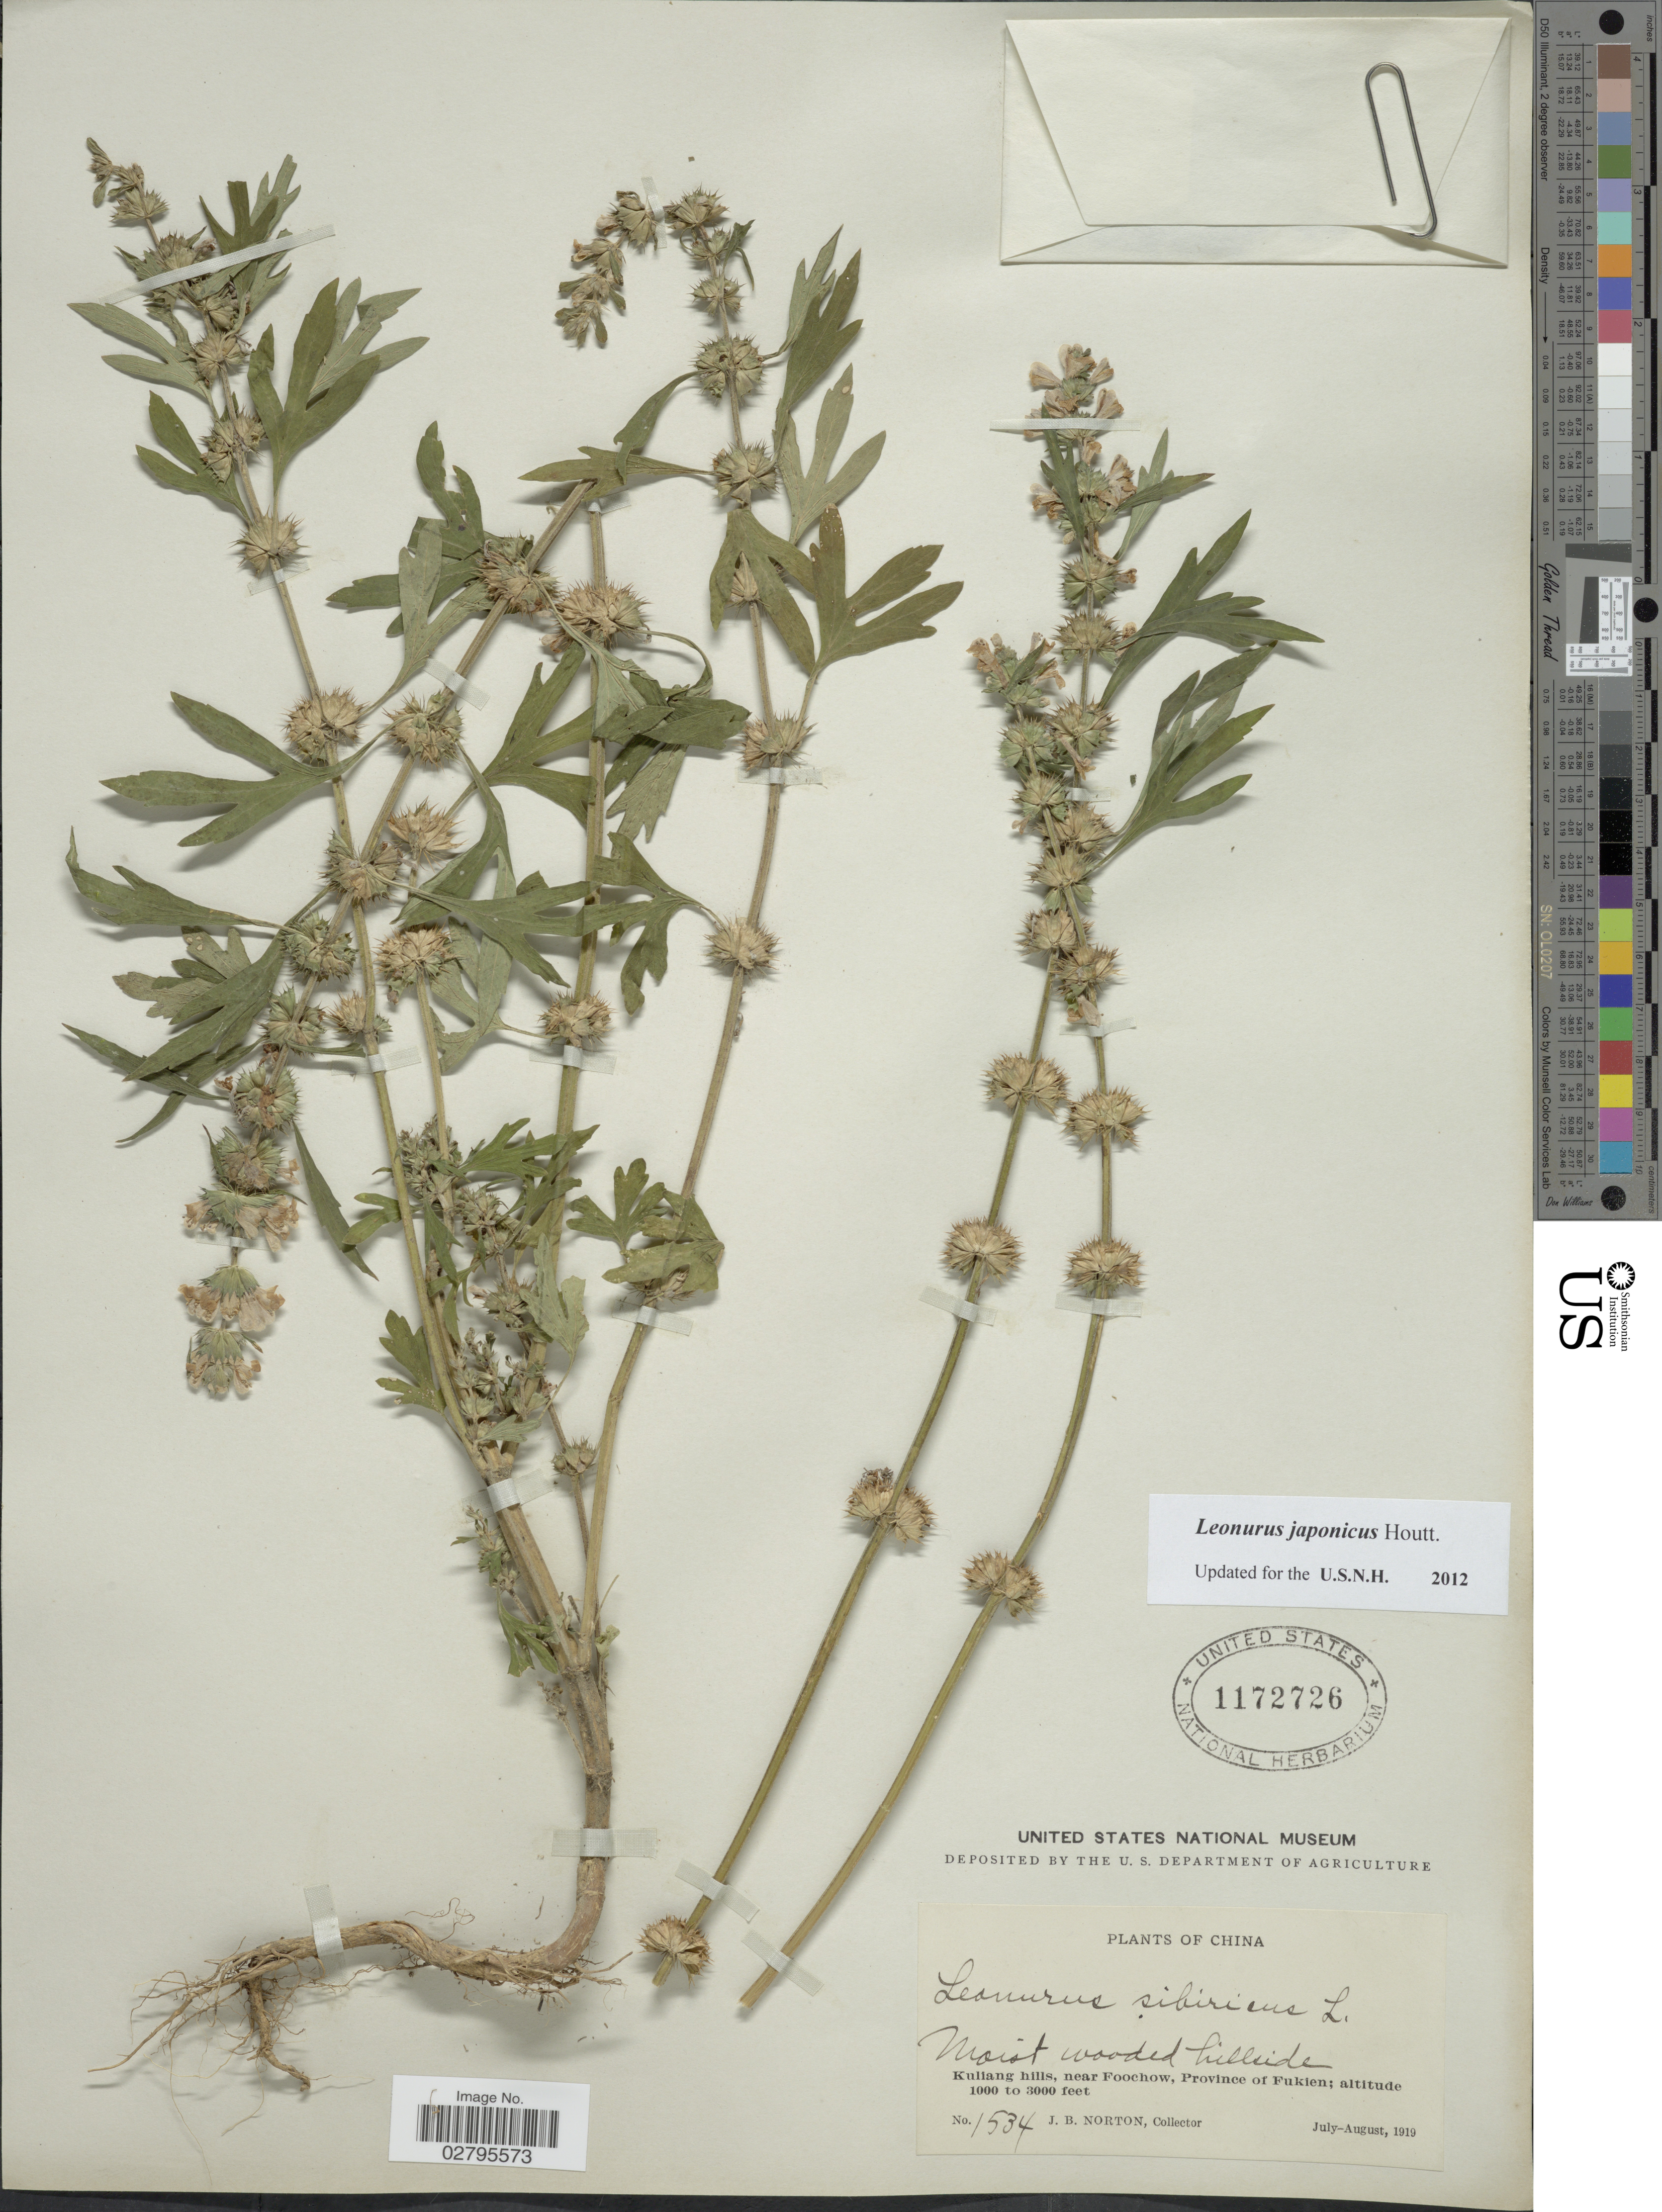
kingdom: Plantae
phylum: Tracheophyta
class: Magnoliopsida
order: Lamiales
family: Lamiaceae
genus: Leonurus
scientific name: Leonurus japonicus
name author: Houtt.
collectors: J. B. Norton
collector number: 1534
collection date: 1919-07/1919-08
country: China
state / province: Fujian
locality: Kuliang hills, near Foochow, Province of Fukien.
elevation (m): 305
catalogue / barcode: US 1172726